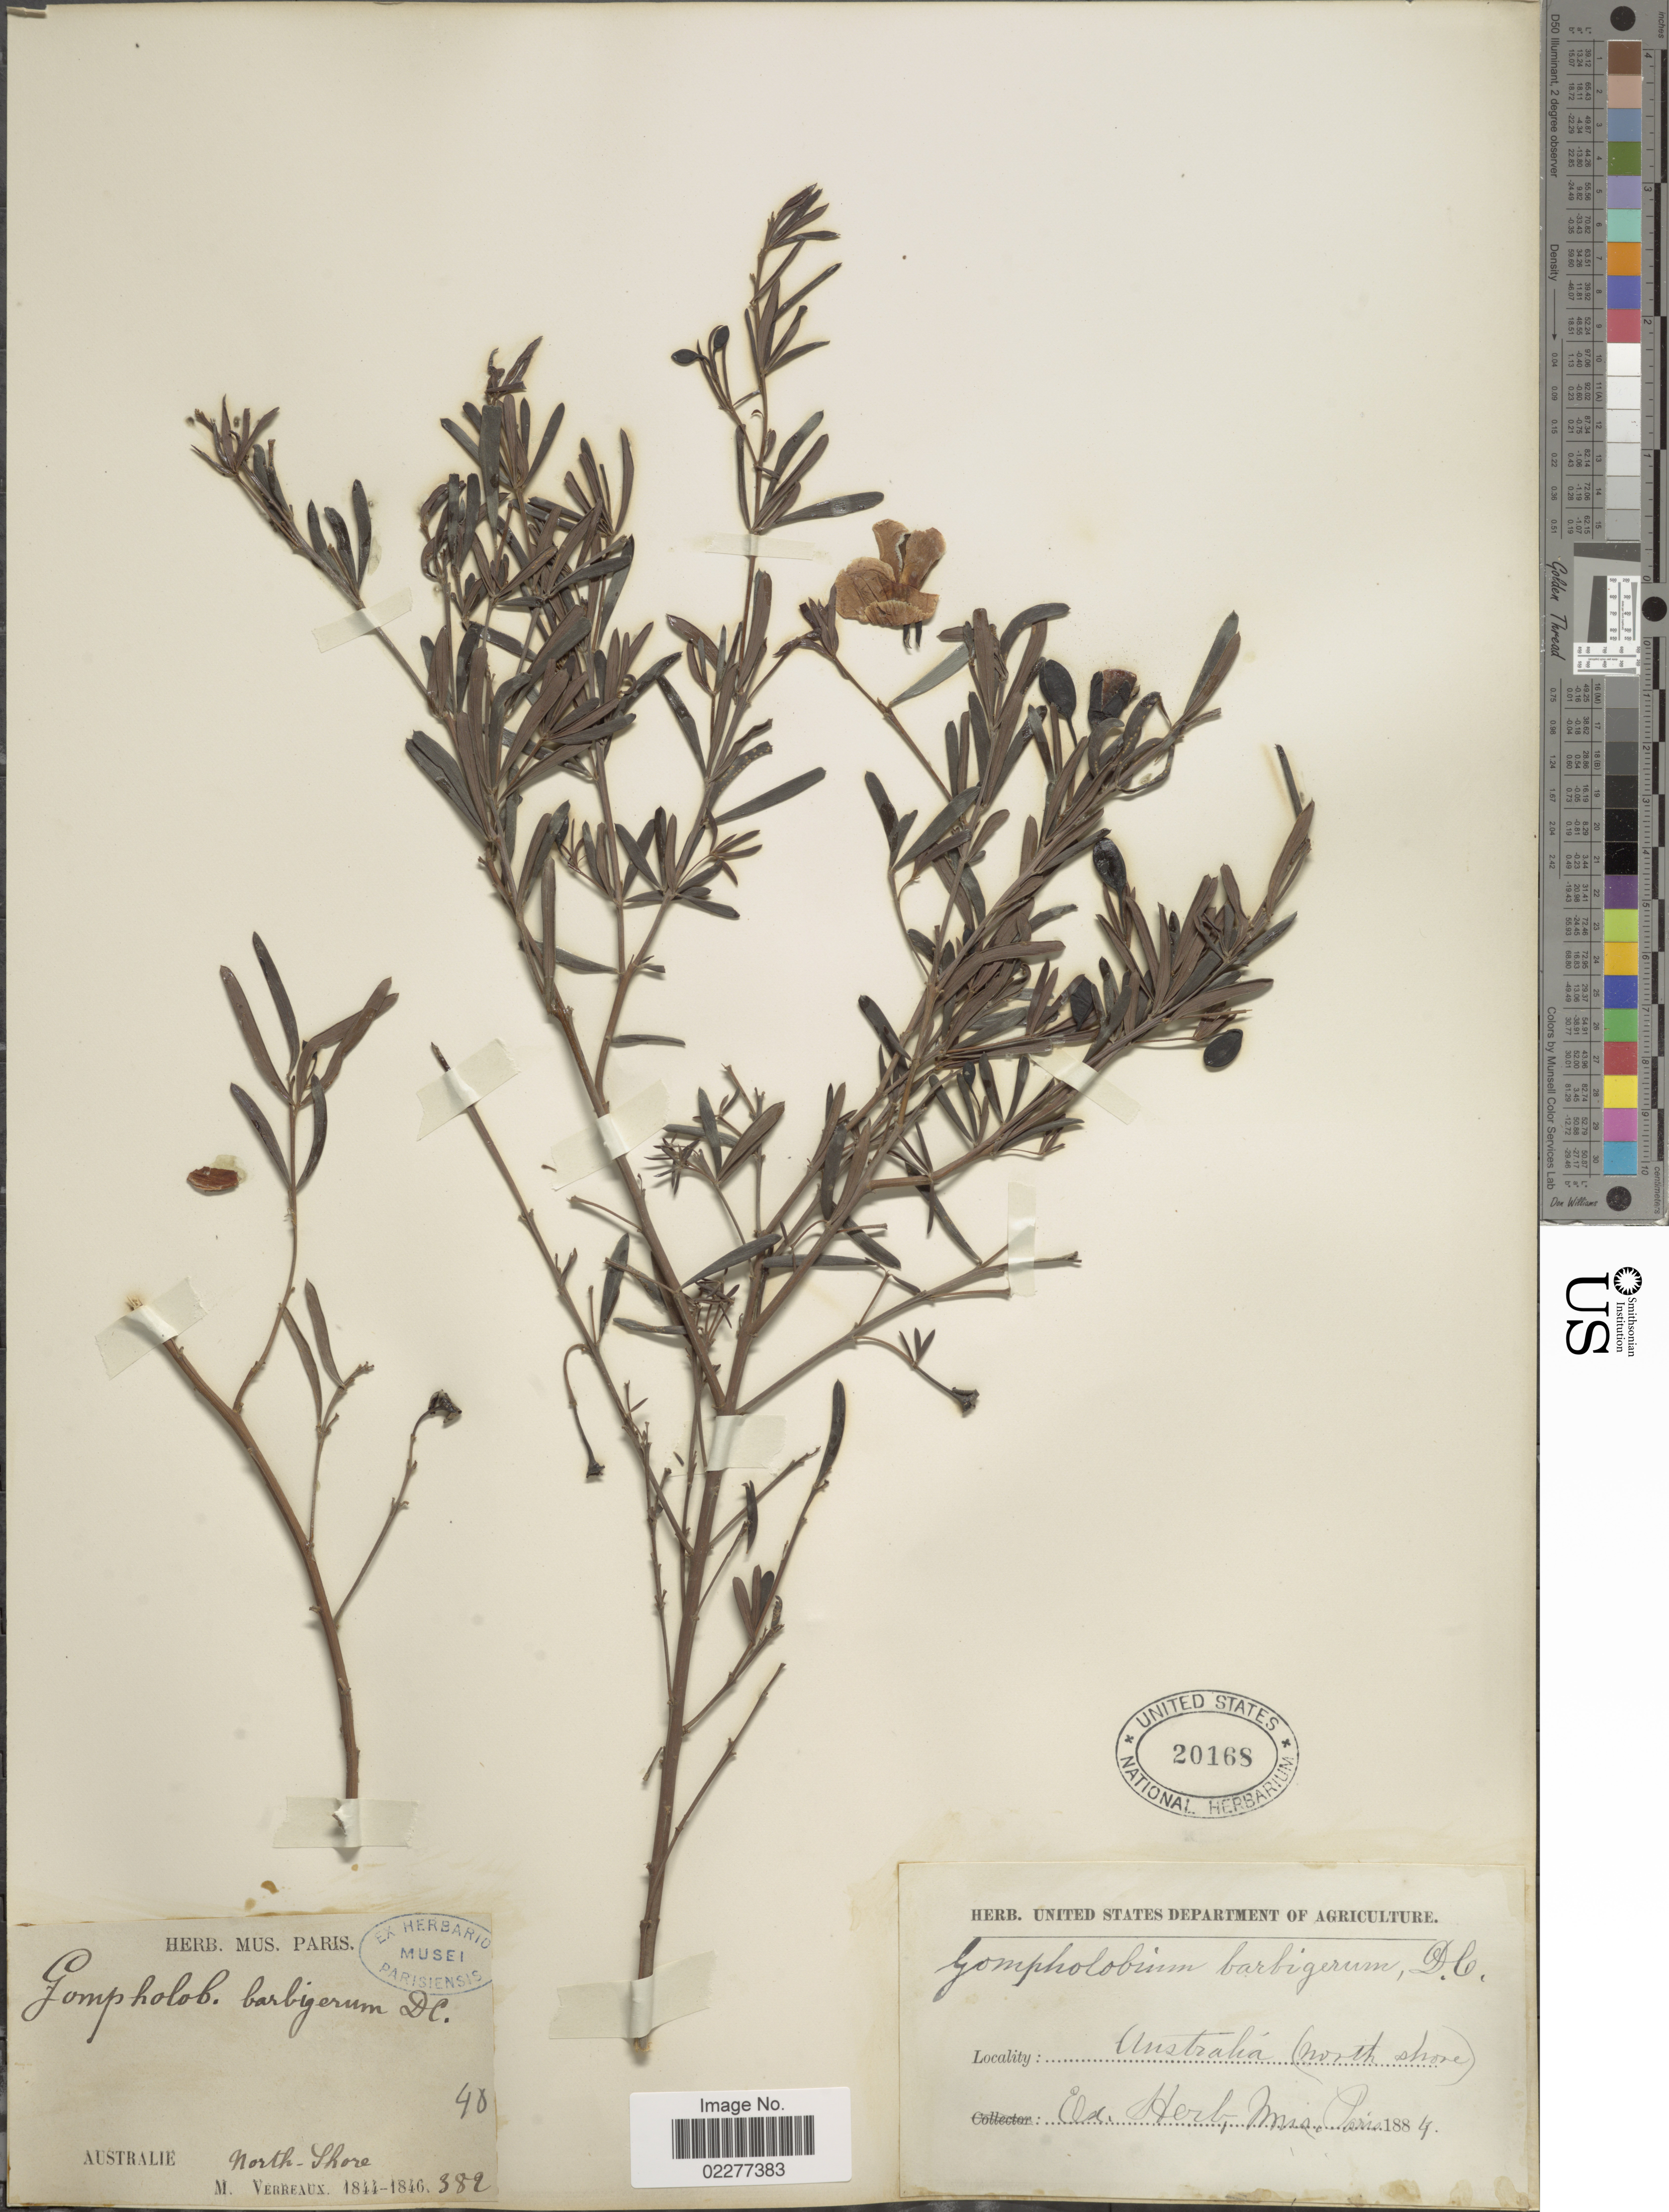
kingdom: Plantae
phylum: Tracheophyta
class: Magnoliopsida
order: Fabales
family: Fabaceae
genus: Gompholobium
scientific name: Gompholobium barbigerum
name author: DC.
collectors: M. Verreaux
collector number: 382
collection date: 1844/1846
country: Australia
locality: North Shore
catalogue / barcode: US 20168